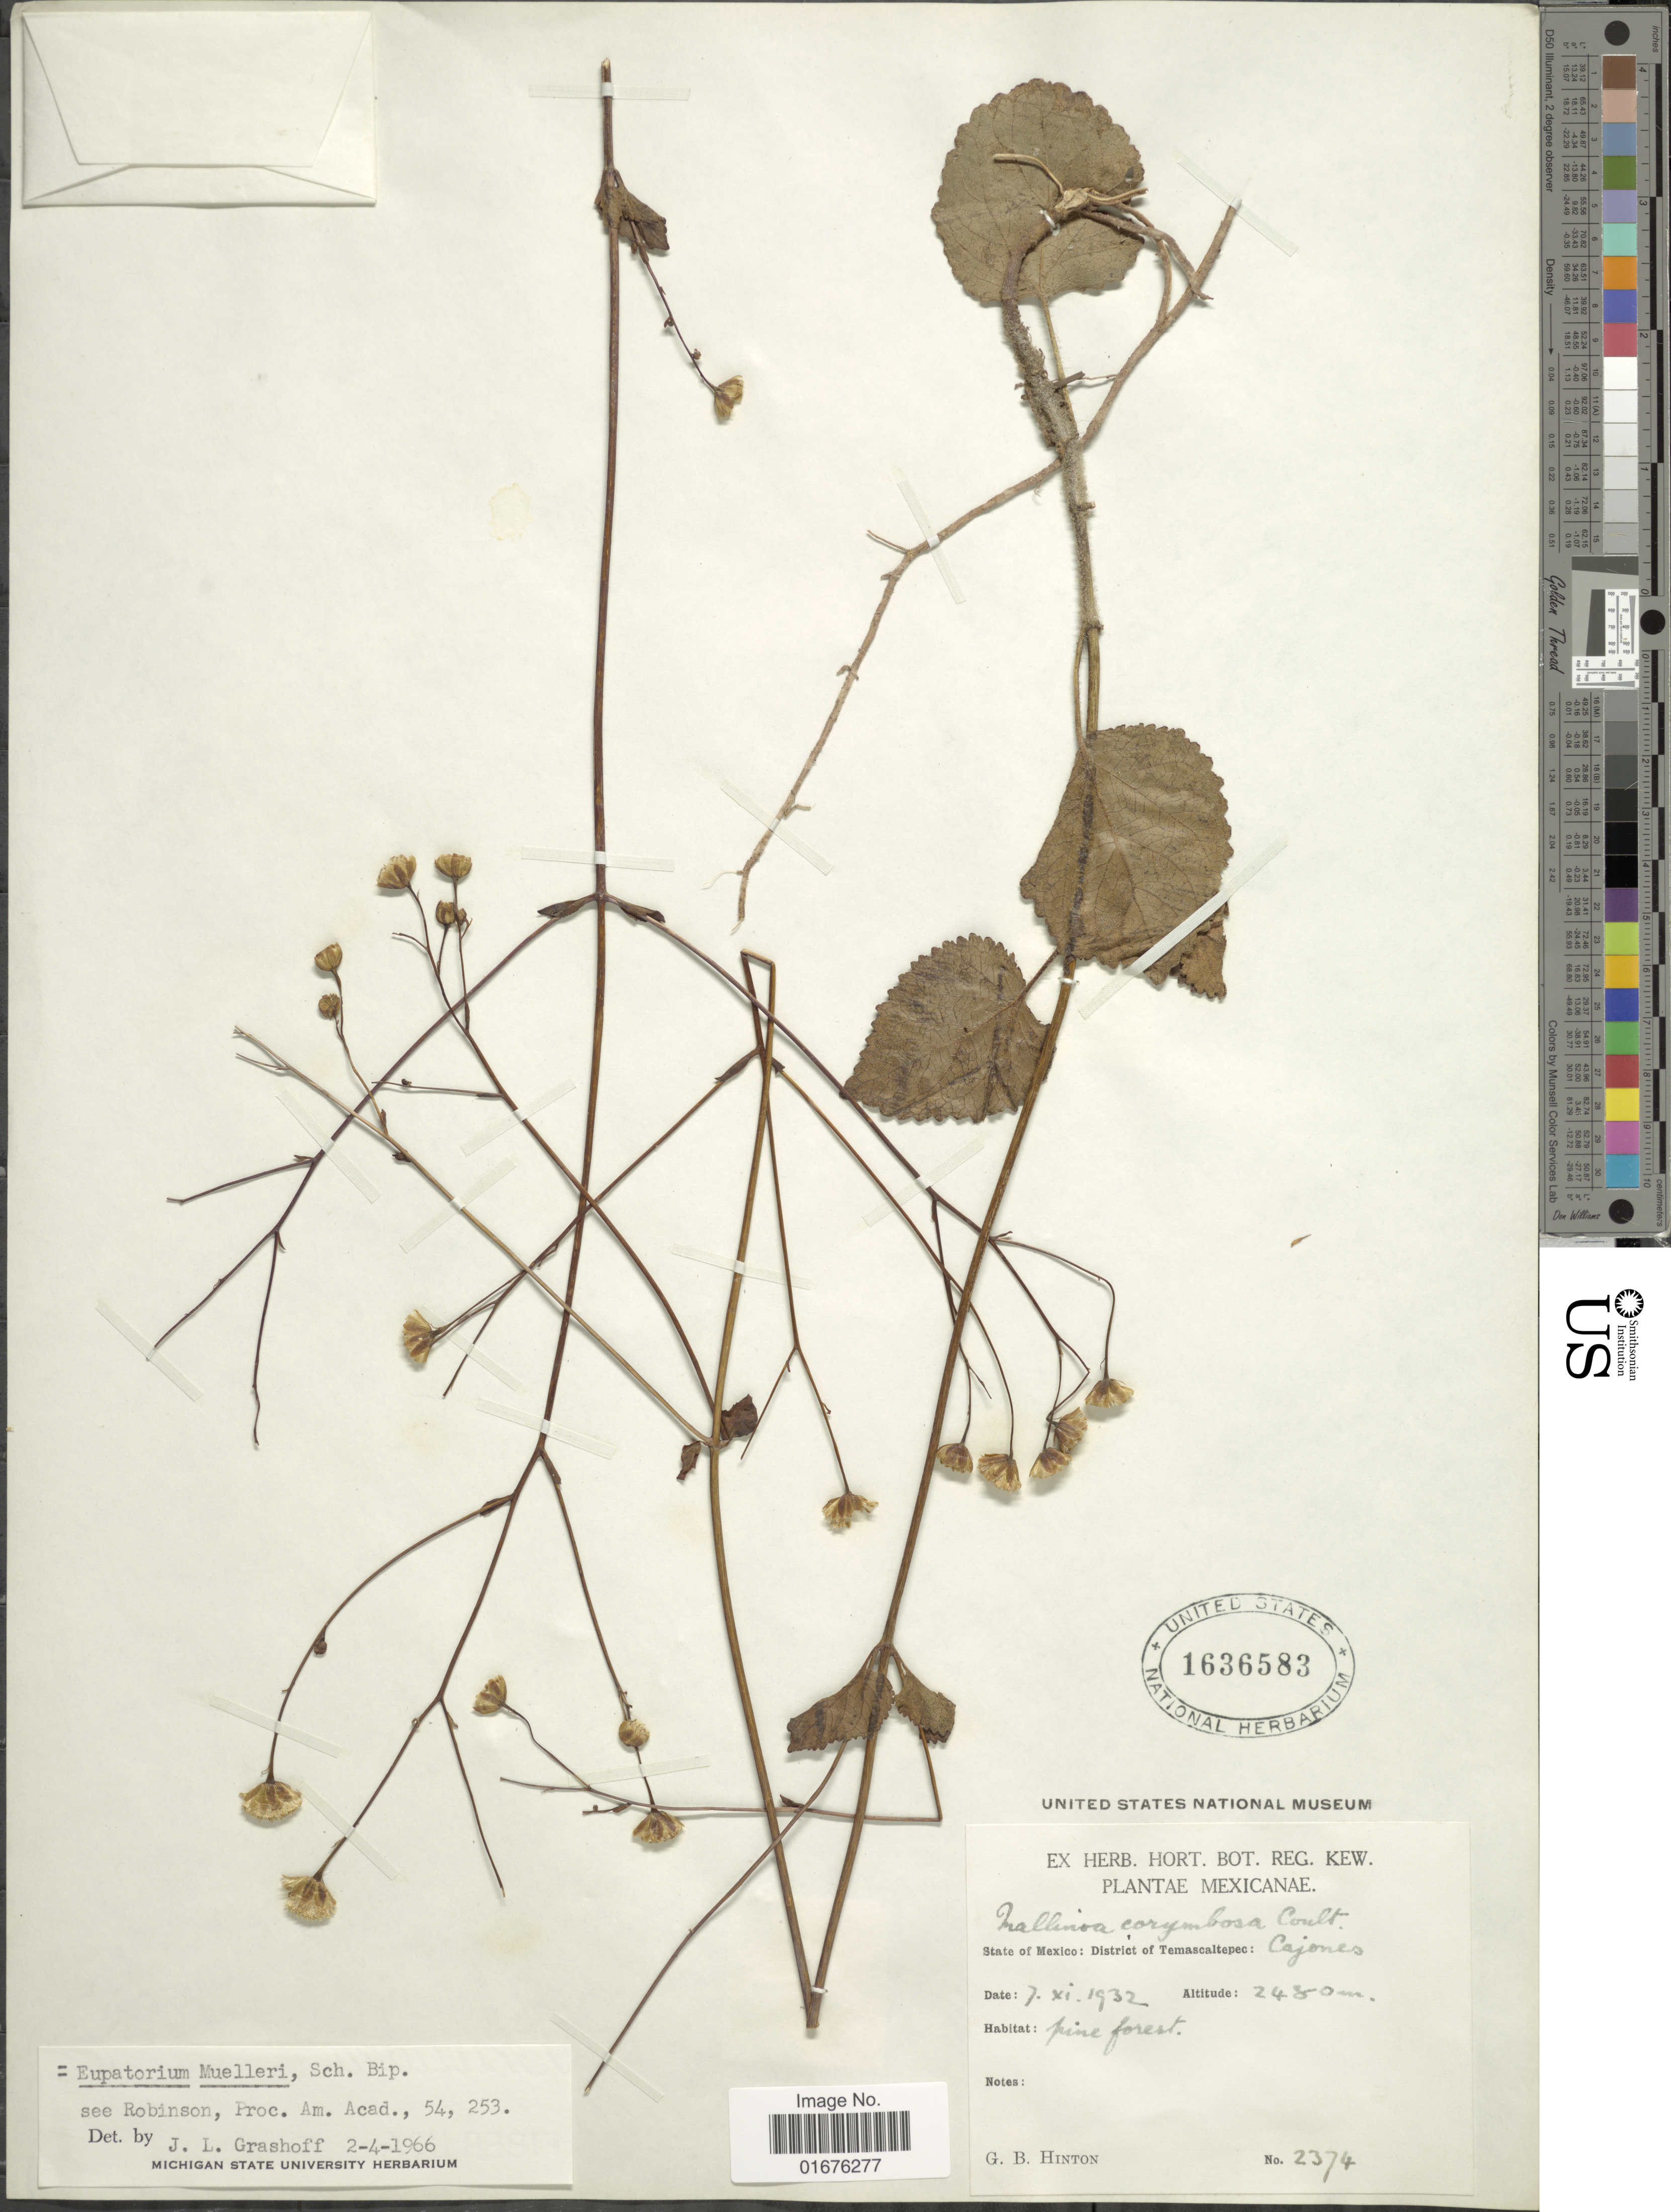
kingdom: Plantae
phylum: Tracheophyta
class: Magnoliopsida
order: Asterales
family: Asteraceae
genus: Ageratina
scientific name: Ageratina muelleri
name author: (Sch. Bip. ex Klatt) R.M. King & H. Rob.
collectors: G. B. Hinton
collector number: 2374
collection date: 1932-11-07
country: Mexico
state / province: México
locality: District of Temascaltepec: Cajones, pine forest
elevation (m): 2480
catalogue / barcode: US 1636583